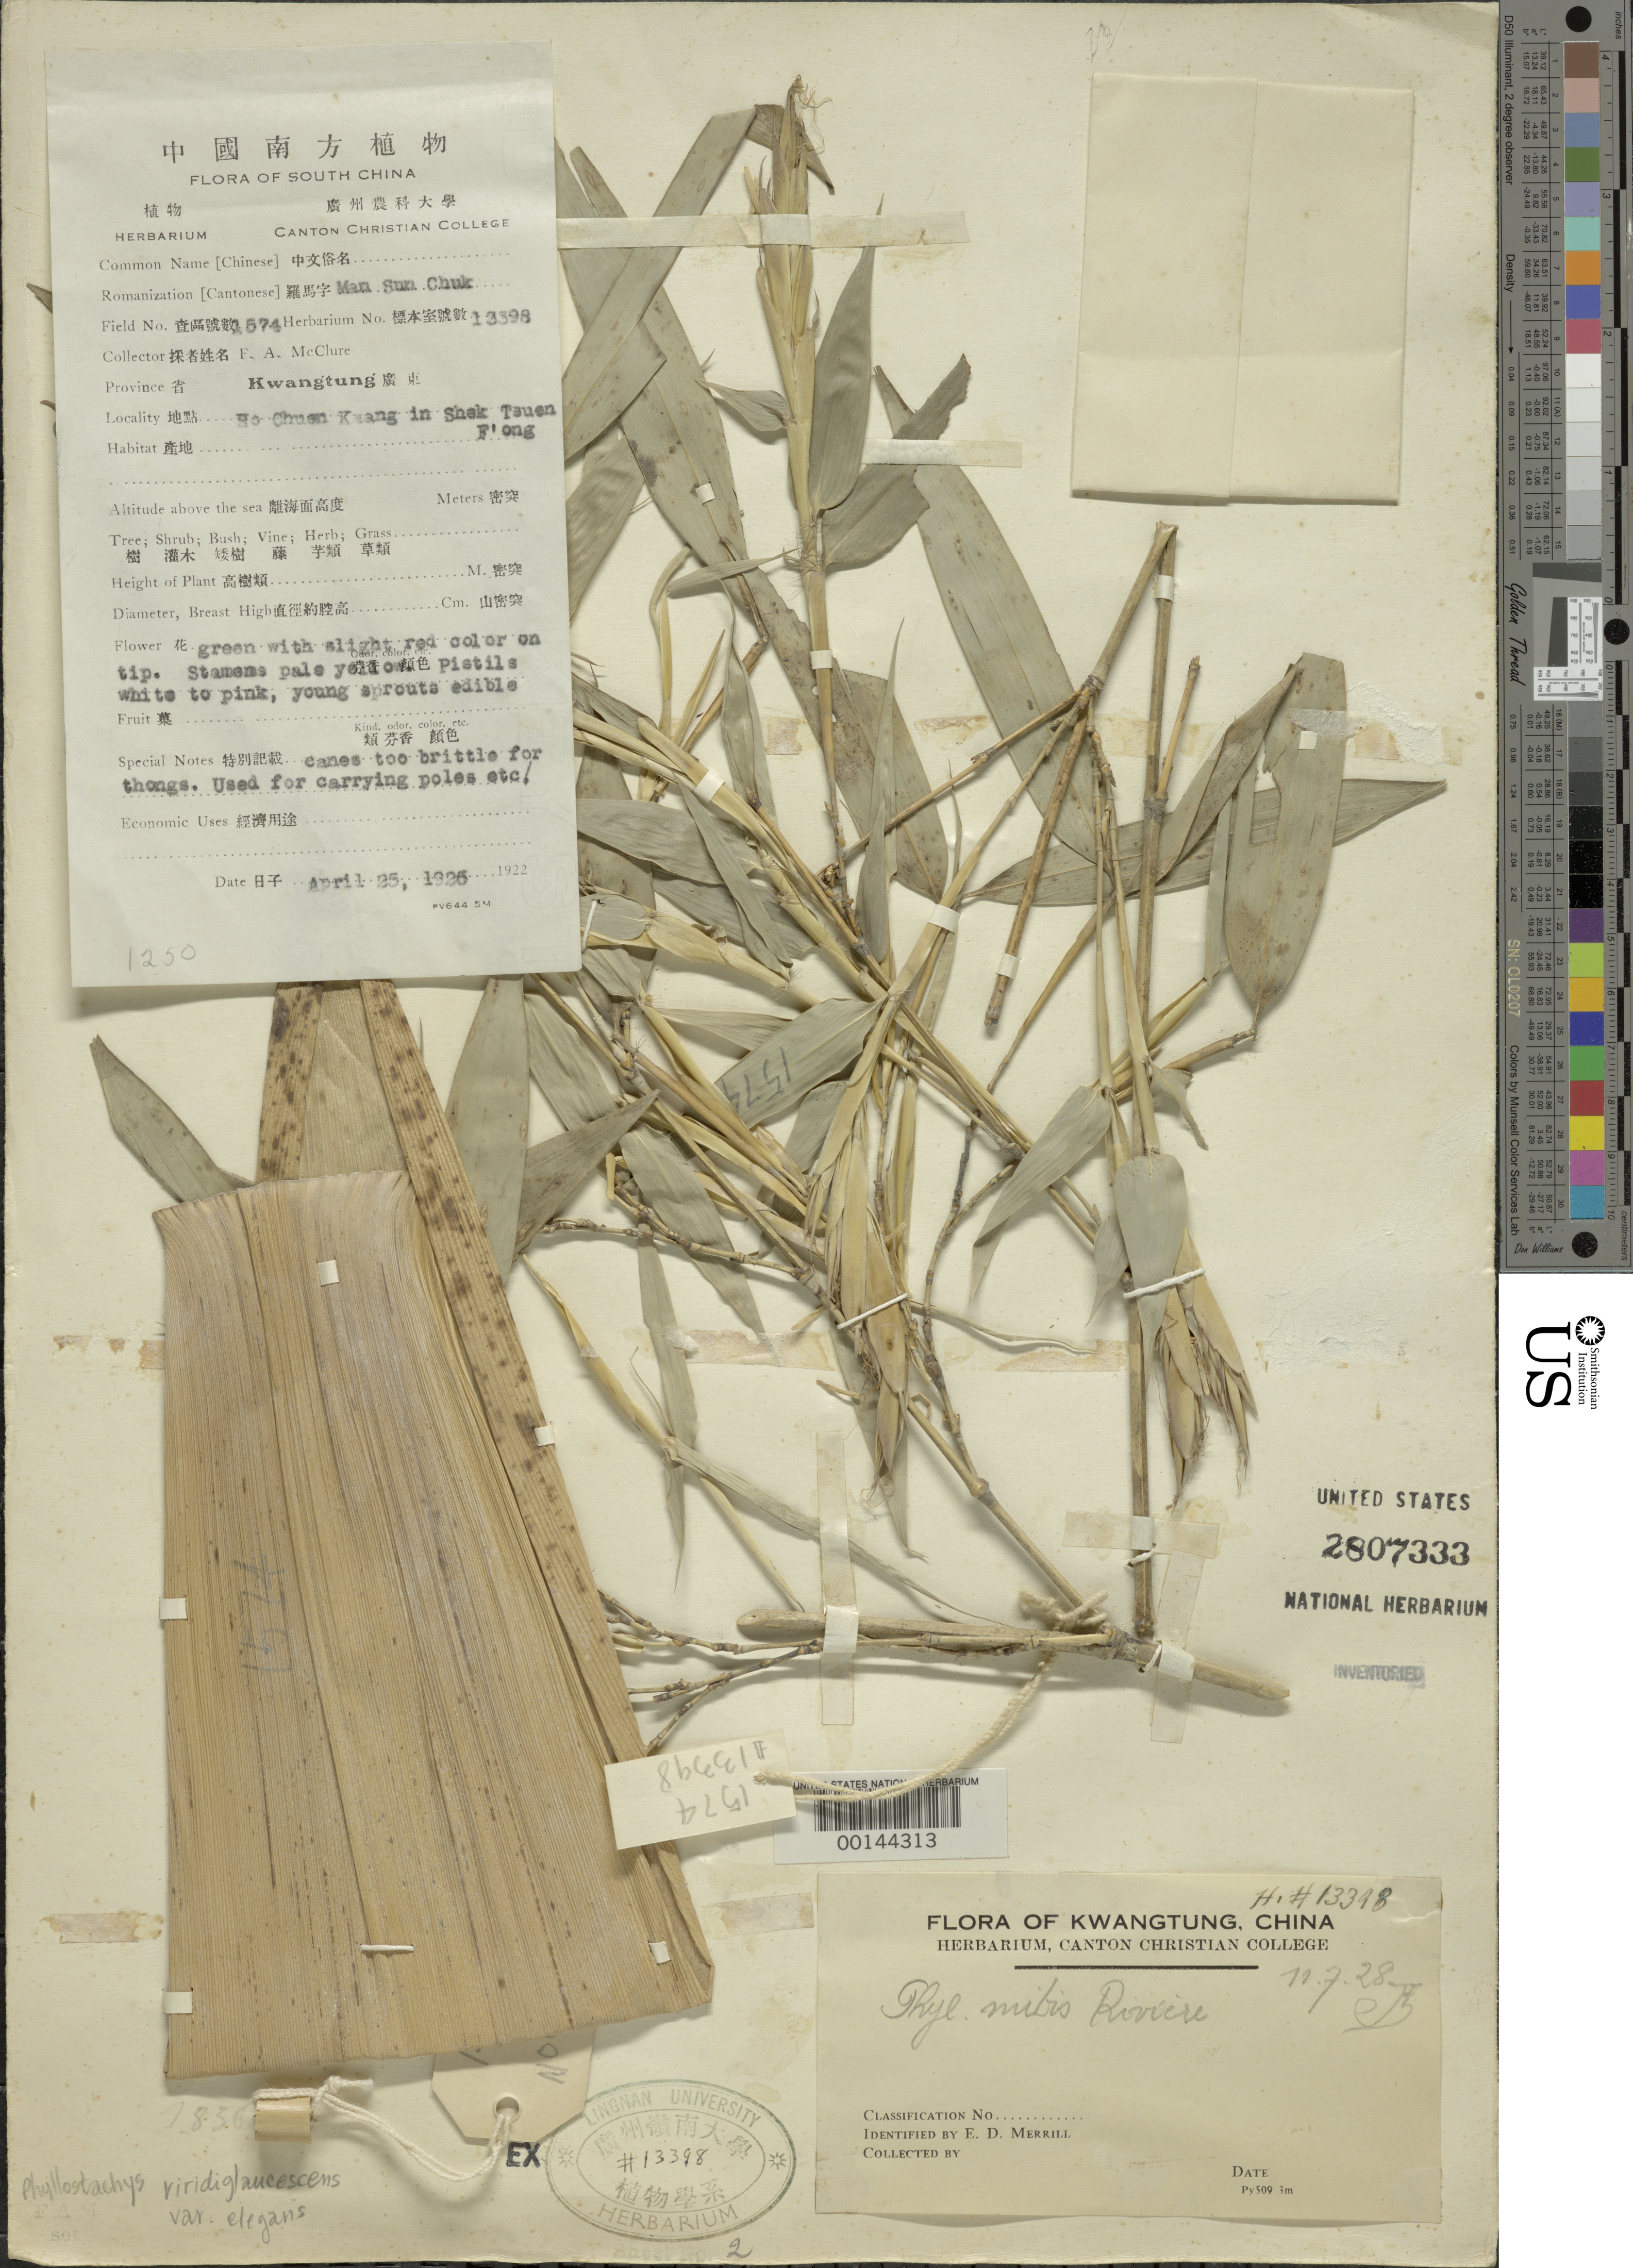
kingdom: Plantae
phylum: Tracheophyta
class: Liliopsida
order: Poales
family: Poaceae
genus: Phyllostachys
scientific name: Phyllostachys viridiglaucescens var. elegans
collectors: F. A. McClure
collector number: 1574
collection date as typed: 25 Apr 1925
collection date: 1925-04-25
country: China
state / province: Guangdong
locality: Ho chuen kaang, shek tauen f'ong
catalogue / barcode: US 2807333